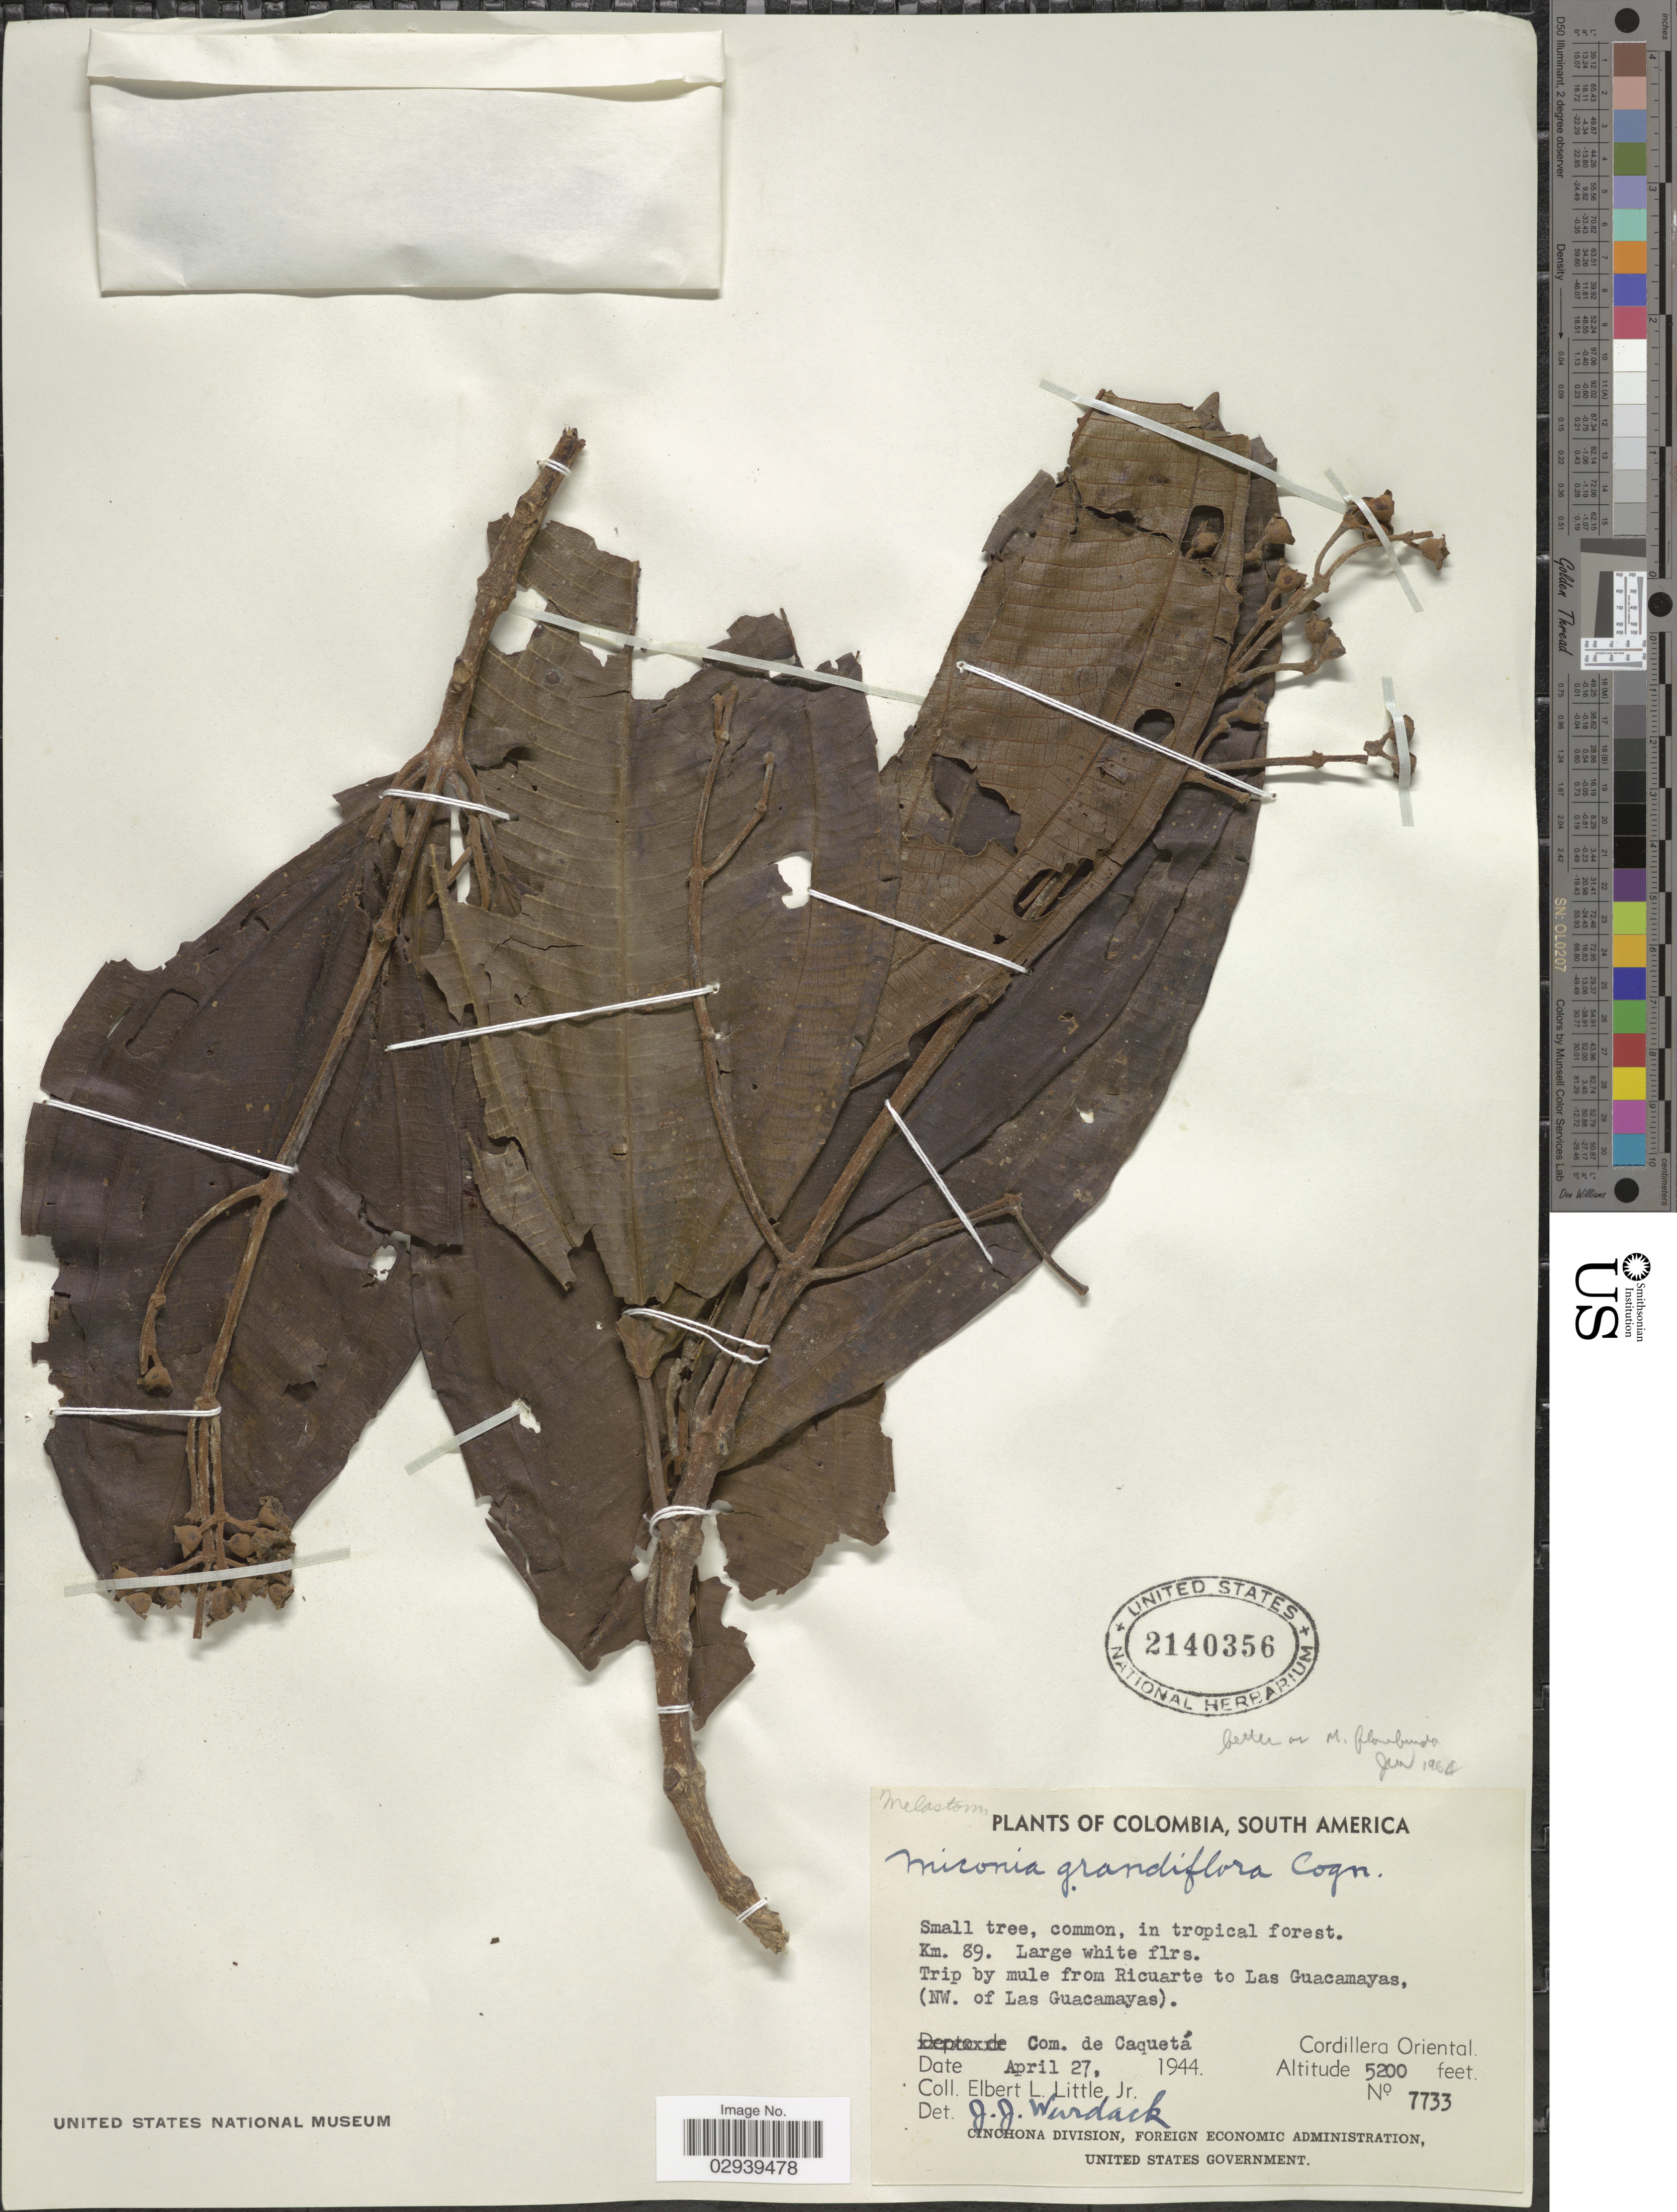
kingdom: Plantae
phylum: Tracheophyta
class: Magnoliopsida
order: Myrtales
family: Melastomataceae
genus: Miconia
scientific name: Miconia floribunda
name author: (Bonpl.) DC.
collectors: E. L. Little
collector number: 7733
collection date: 1944-04-27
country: Colombia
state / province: Caquetá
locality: Km. 89. Trip by mule from Ricuarte to Las Guacamayas (NW. of Las Guacamayas), Com. de Caquetá, Cordillera Oriental.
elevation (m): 1585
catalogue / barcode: US 2140356